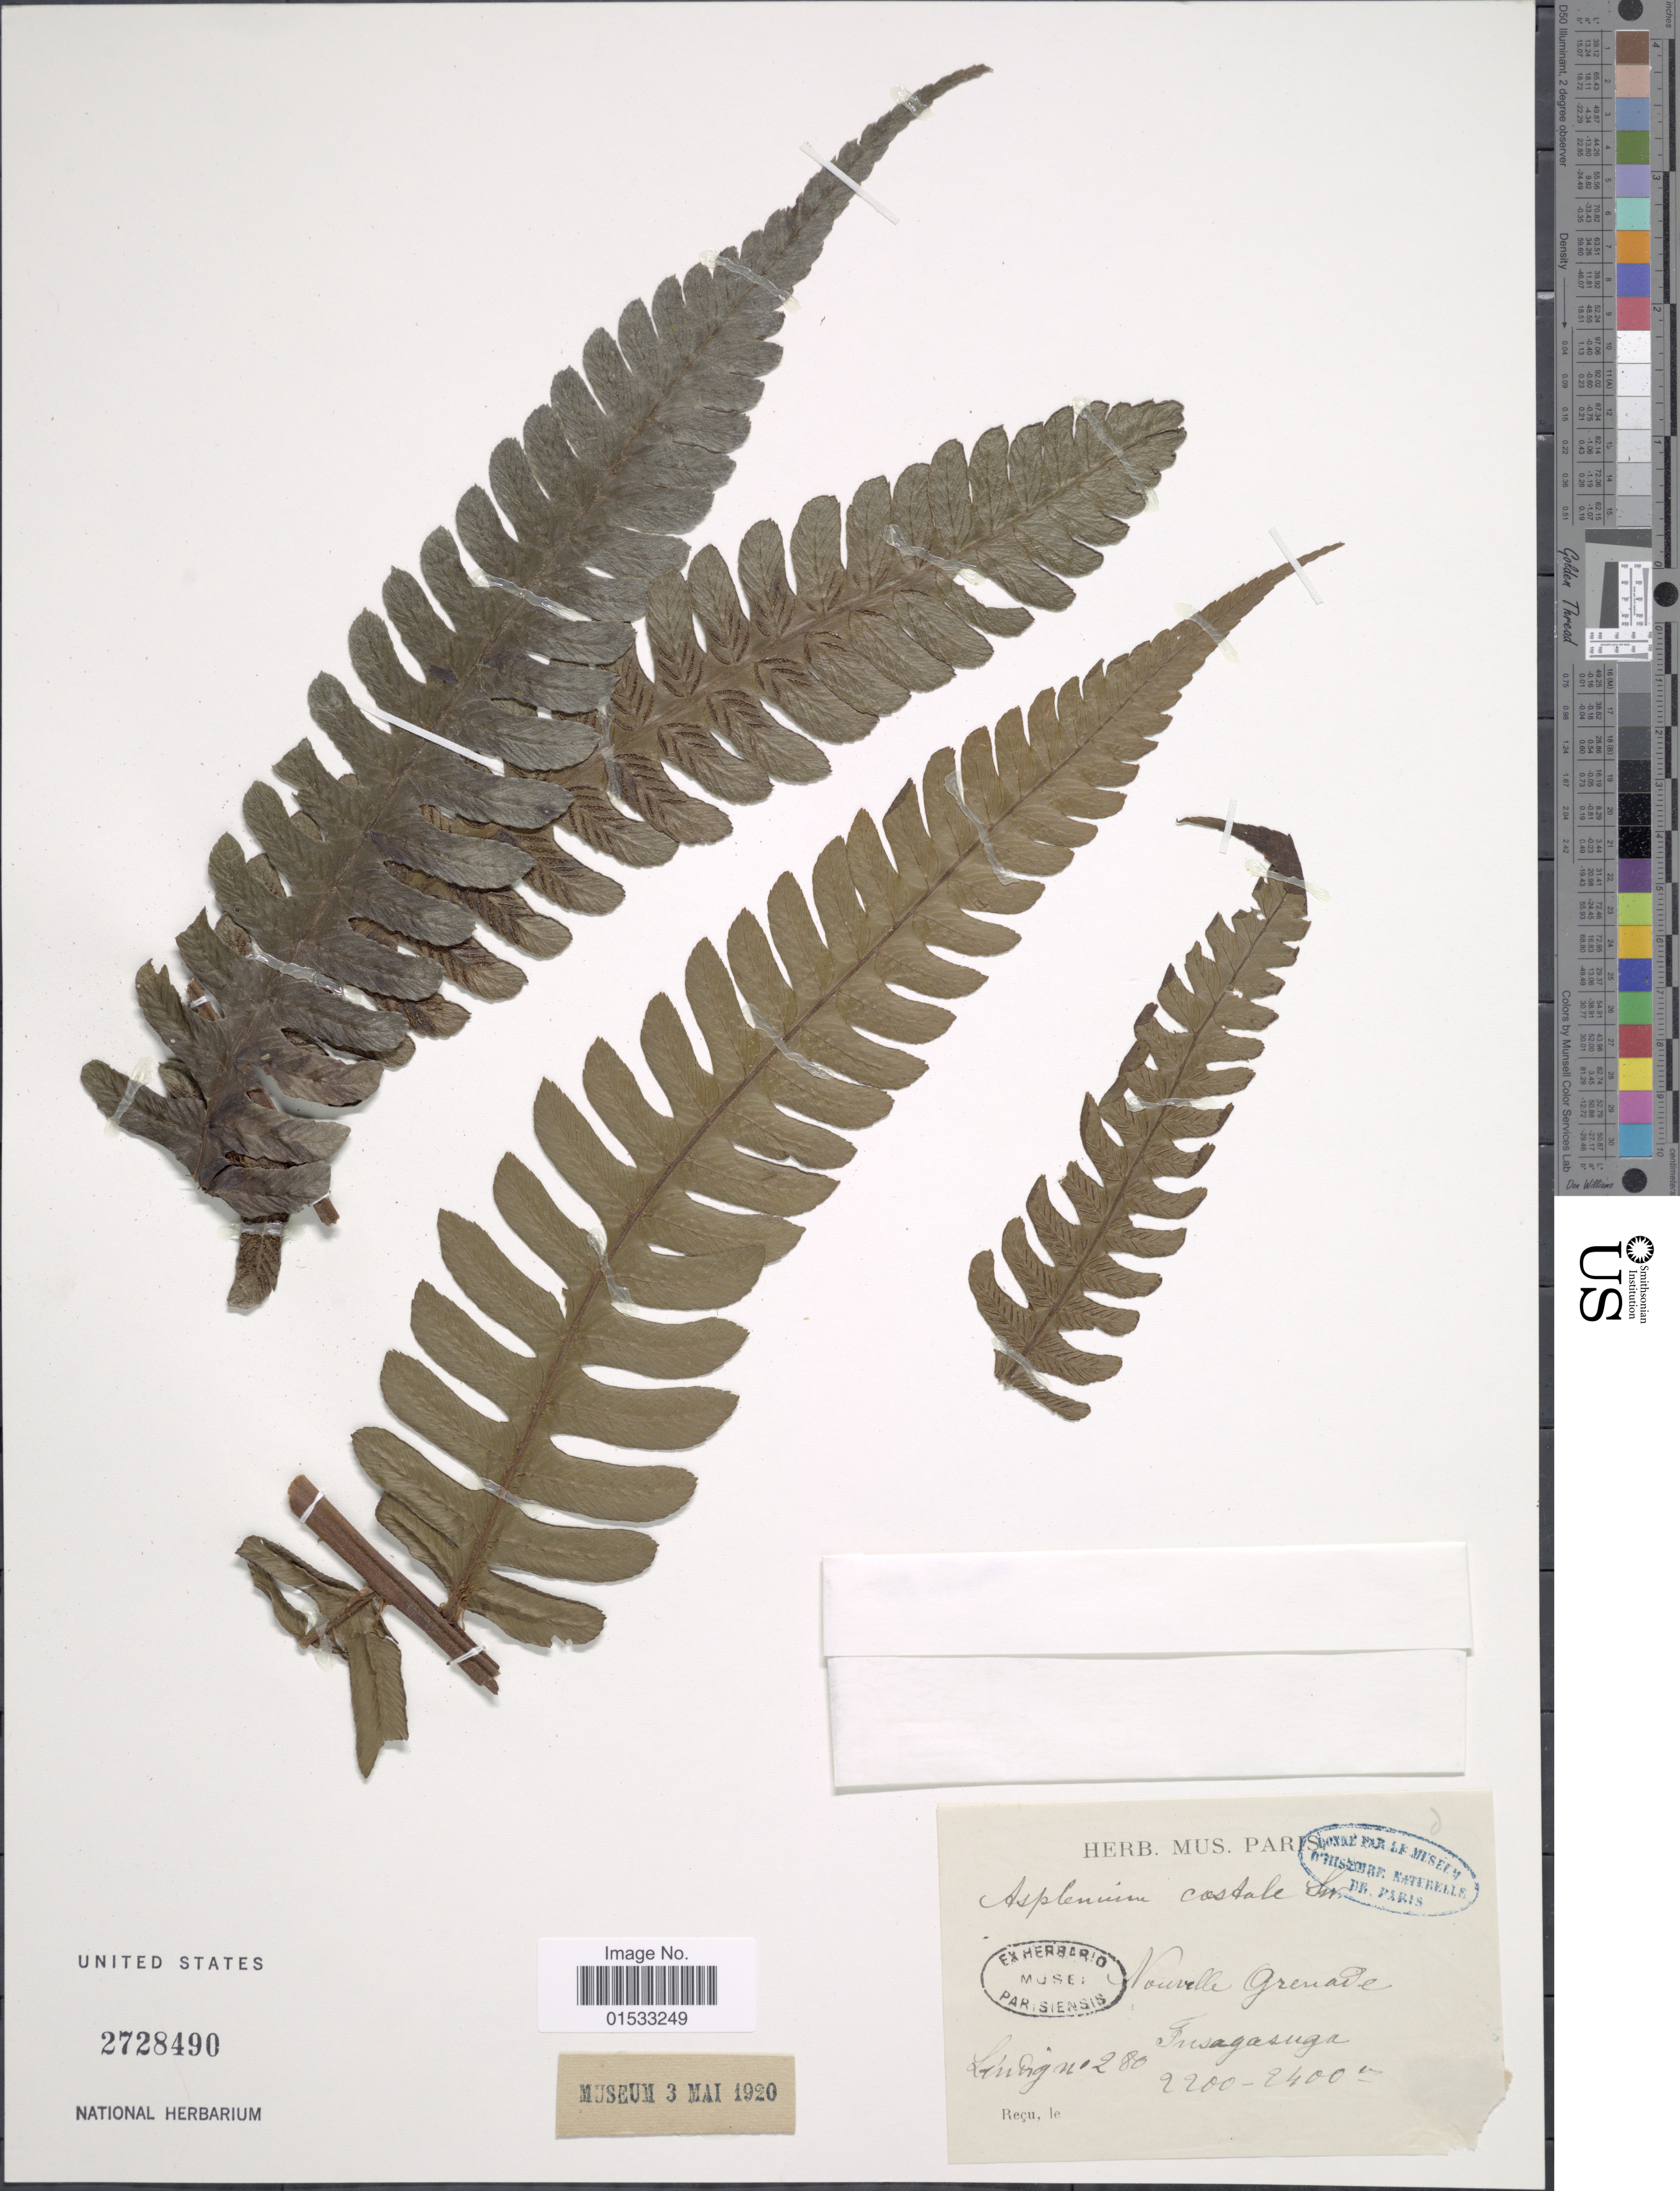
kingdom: Plantae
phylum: Tracheophyta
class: Polypodiopsida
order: Polypodiales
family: Athyriaceae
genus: Diplazium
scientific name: Diplazium sp.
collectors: Ludwig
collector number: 280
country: Colombia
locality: Nouvelle Grenade Fusagasuga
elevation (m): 2200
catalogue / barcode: US 2728490